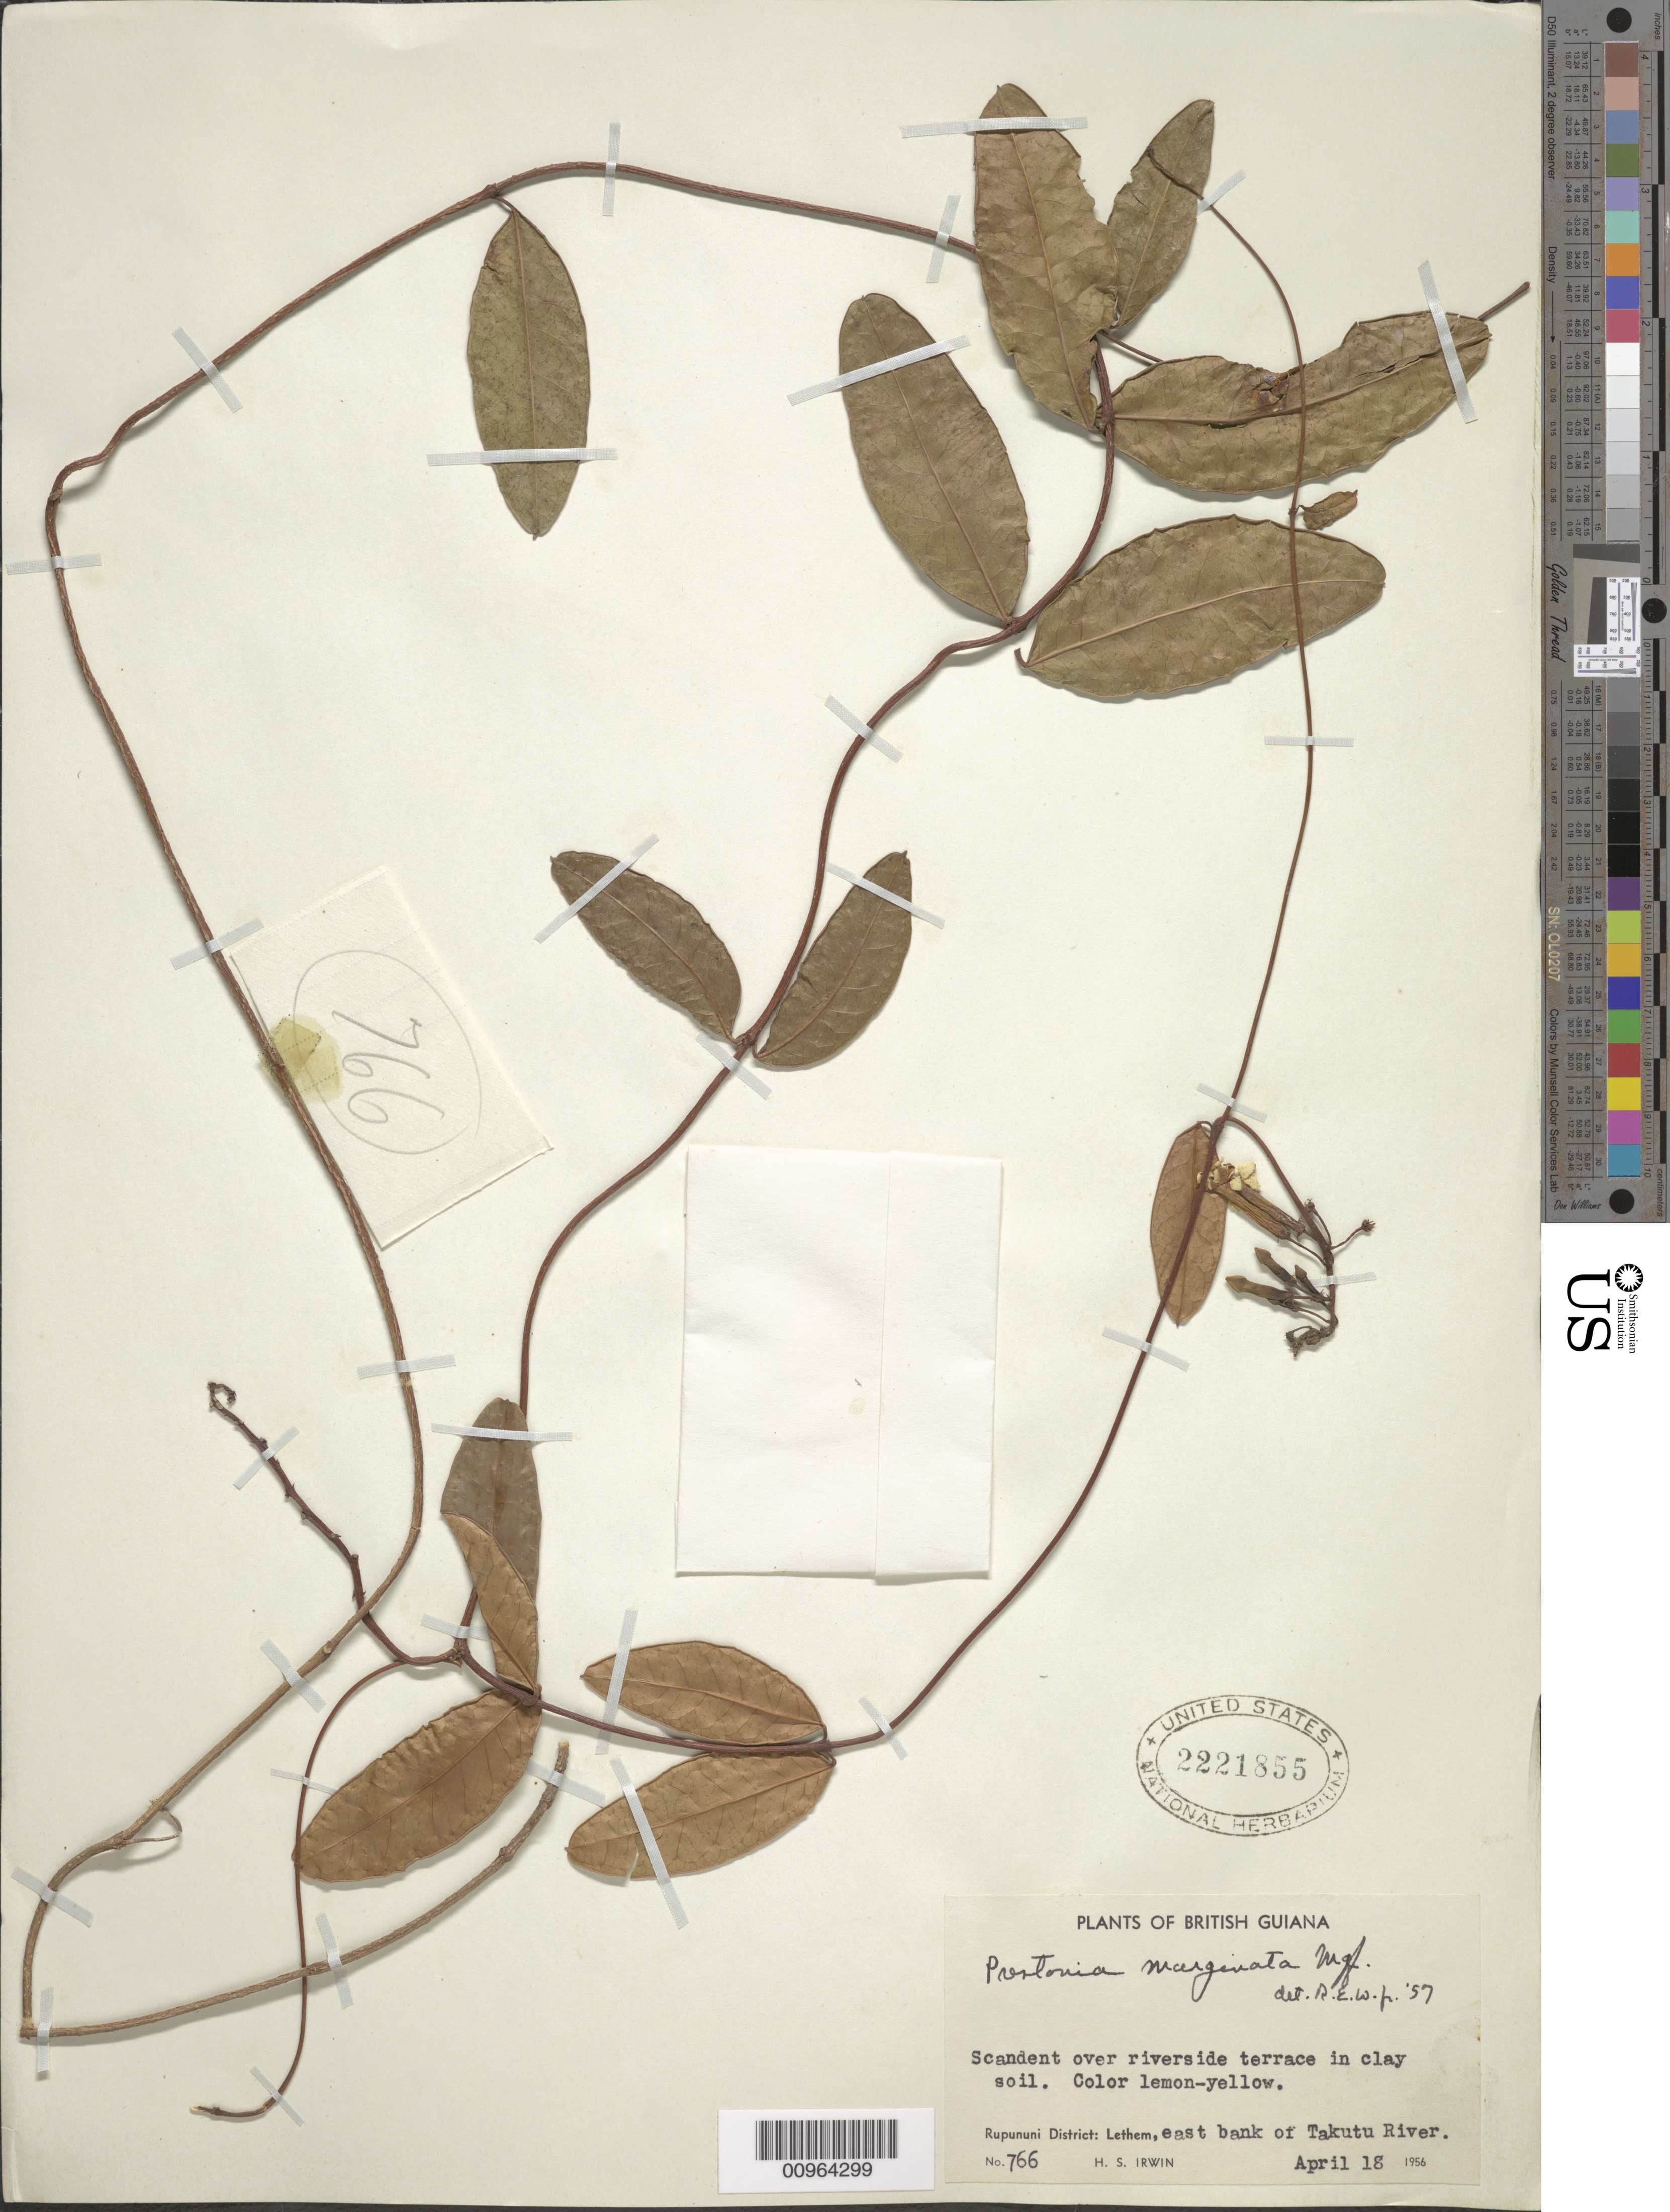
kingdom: Plantae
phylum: Tracheophyta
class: Magnoliopsida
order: Gentianales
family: Apocynaceae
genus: Prestonia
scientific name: Prestonia marginata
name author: Markgr.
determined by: Fries, R. E.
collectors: H. Irwin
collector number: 766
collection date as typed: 18-Apr-56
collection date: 1956-04-18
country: Guyana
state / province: U. Takutu-U. Essequibo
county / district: Rupununi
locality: Lethem, E bank of Takutu R., Rupununi Dist.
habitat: Riverside terrace in clay soil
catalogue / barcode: US 2221855